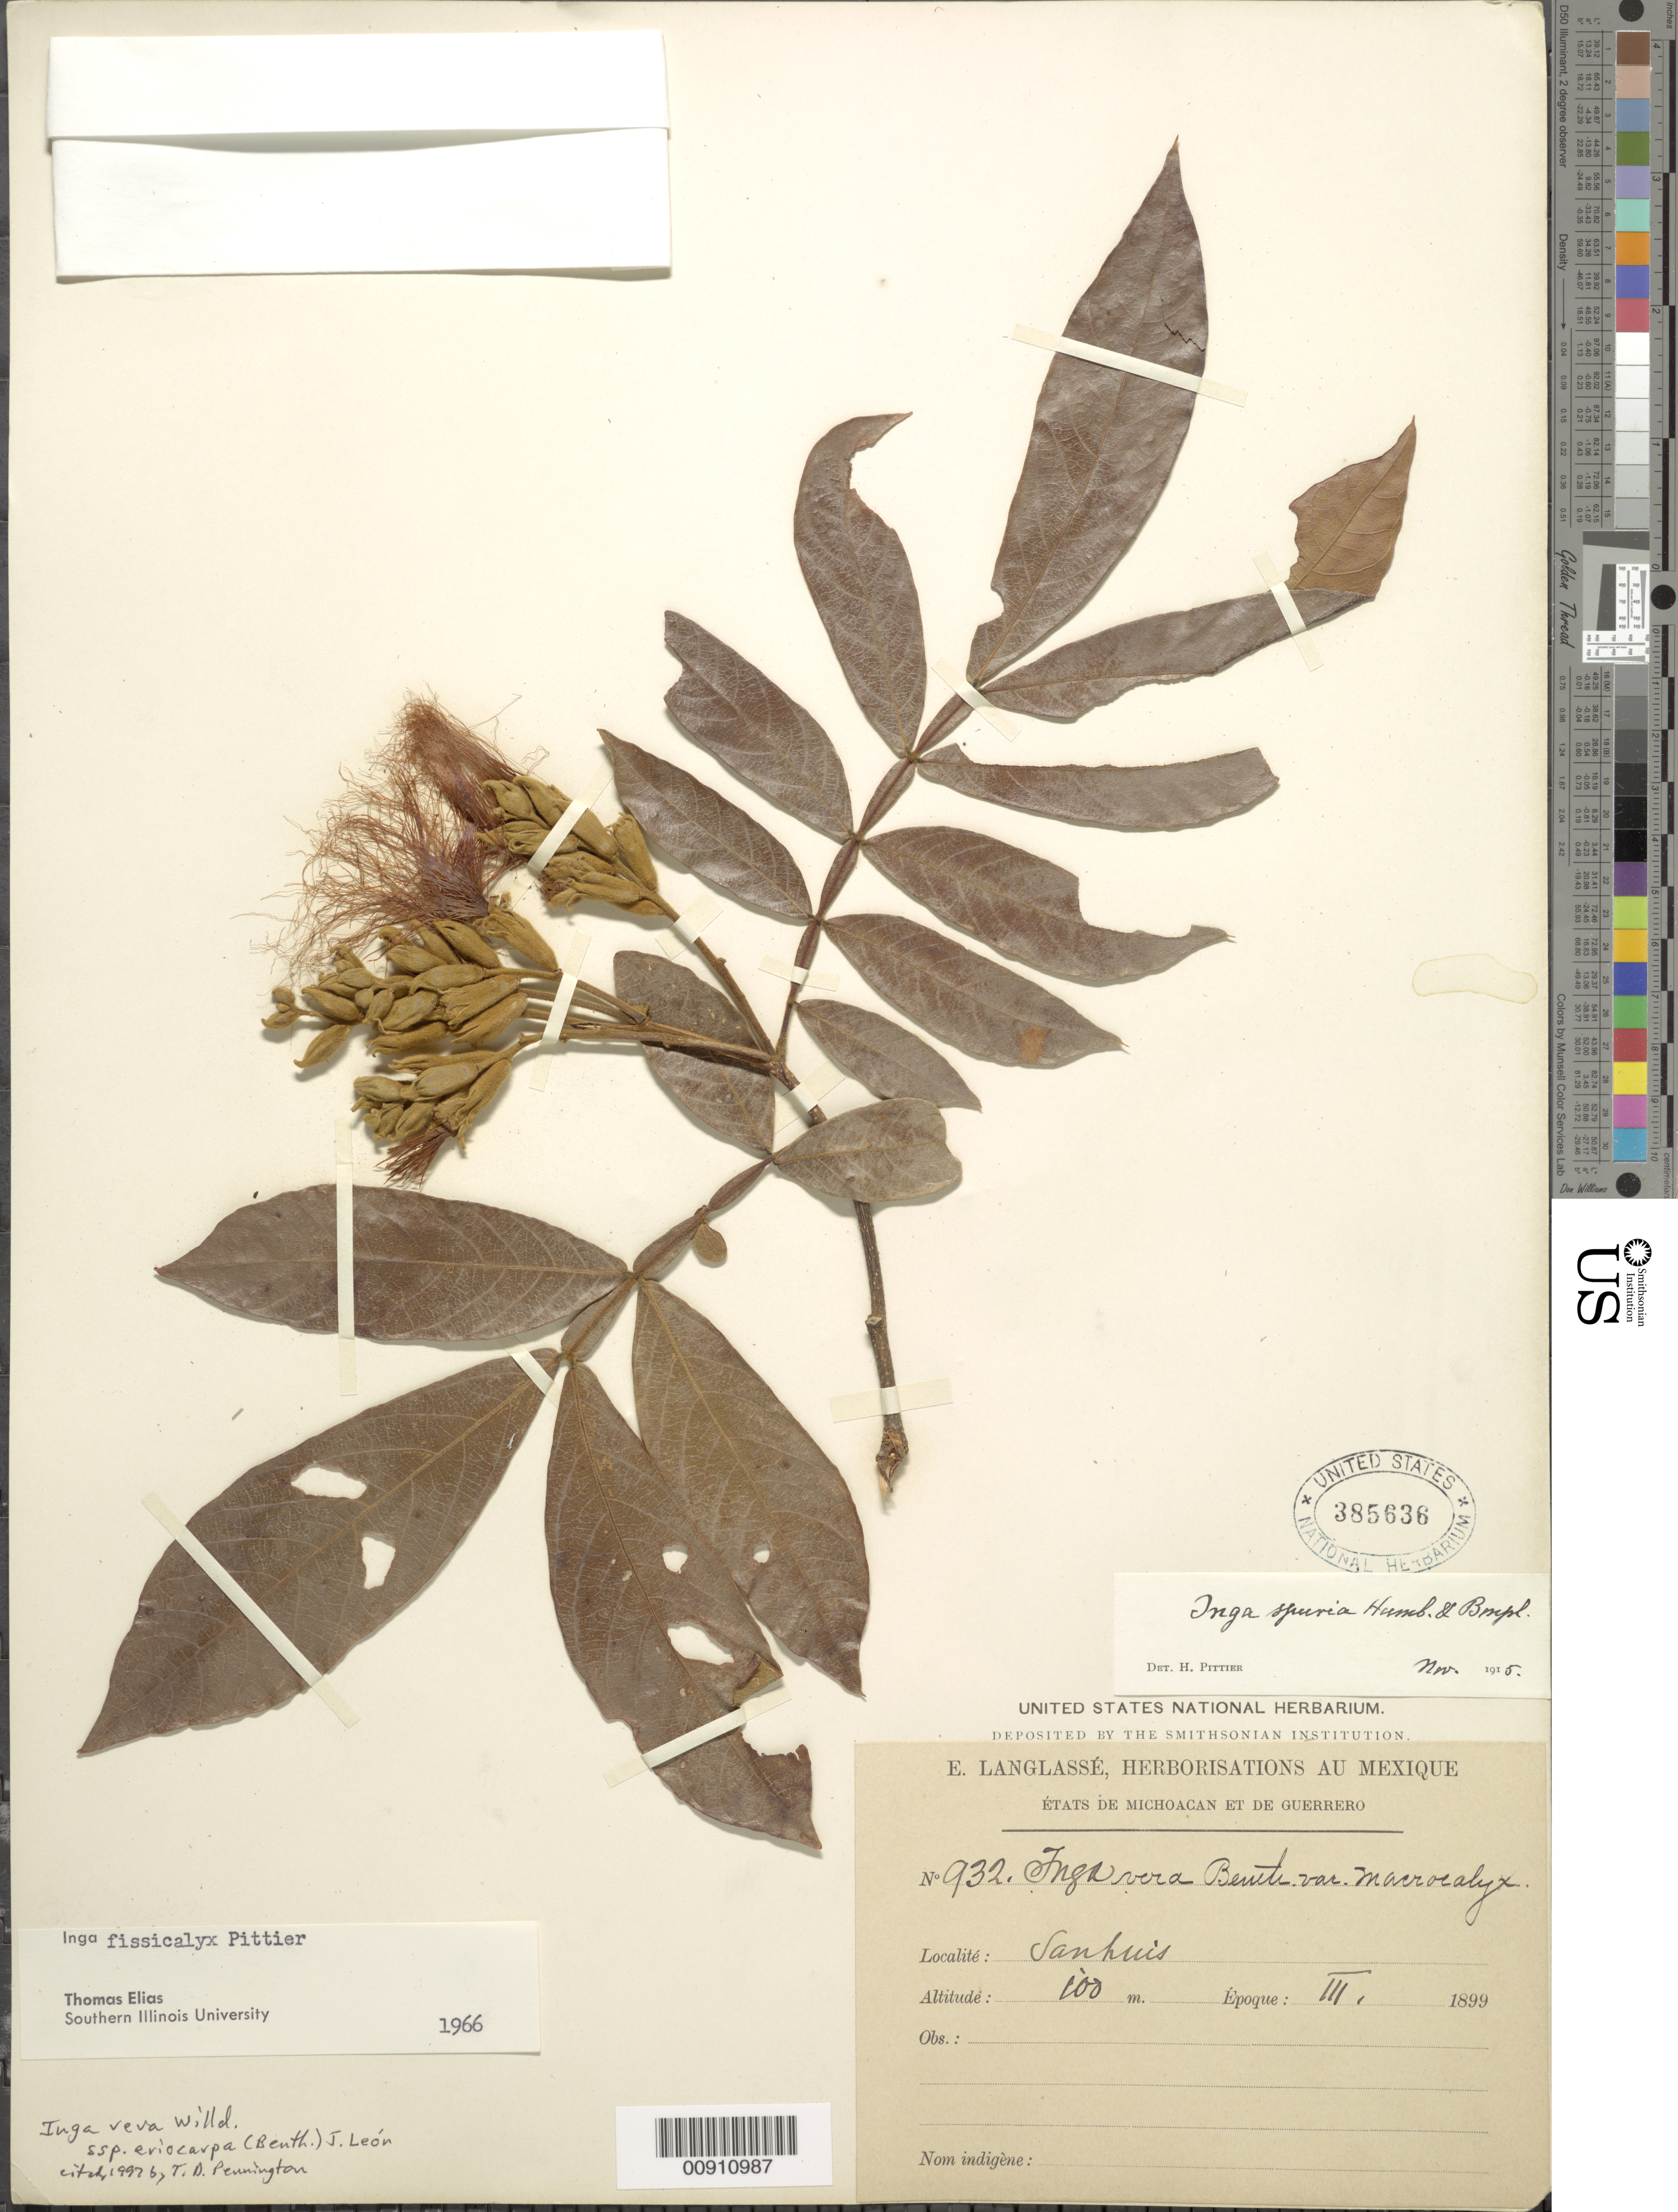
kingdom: Plantae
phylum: Tracheophyta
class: Magnoliopsida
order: Fabales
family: Fabaceae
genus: Inga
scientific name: Inga vera subsp. eriocarpa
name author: (Benth.) J. León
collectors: E. Langlassé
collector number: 932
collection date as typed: Mar 1899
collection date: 1899-03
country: Mexico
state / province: Guerrero / Michoacán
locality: San Luis. États de Michoacán et de Guerrero.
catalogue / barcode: US 385636